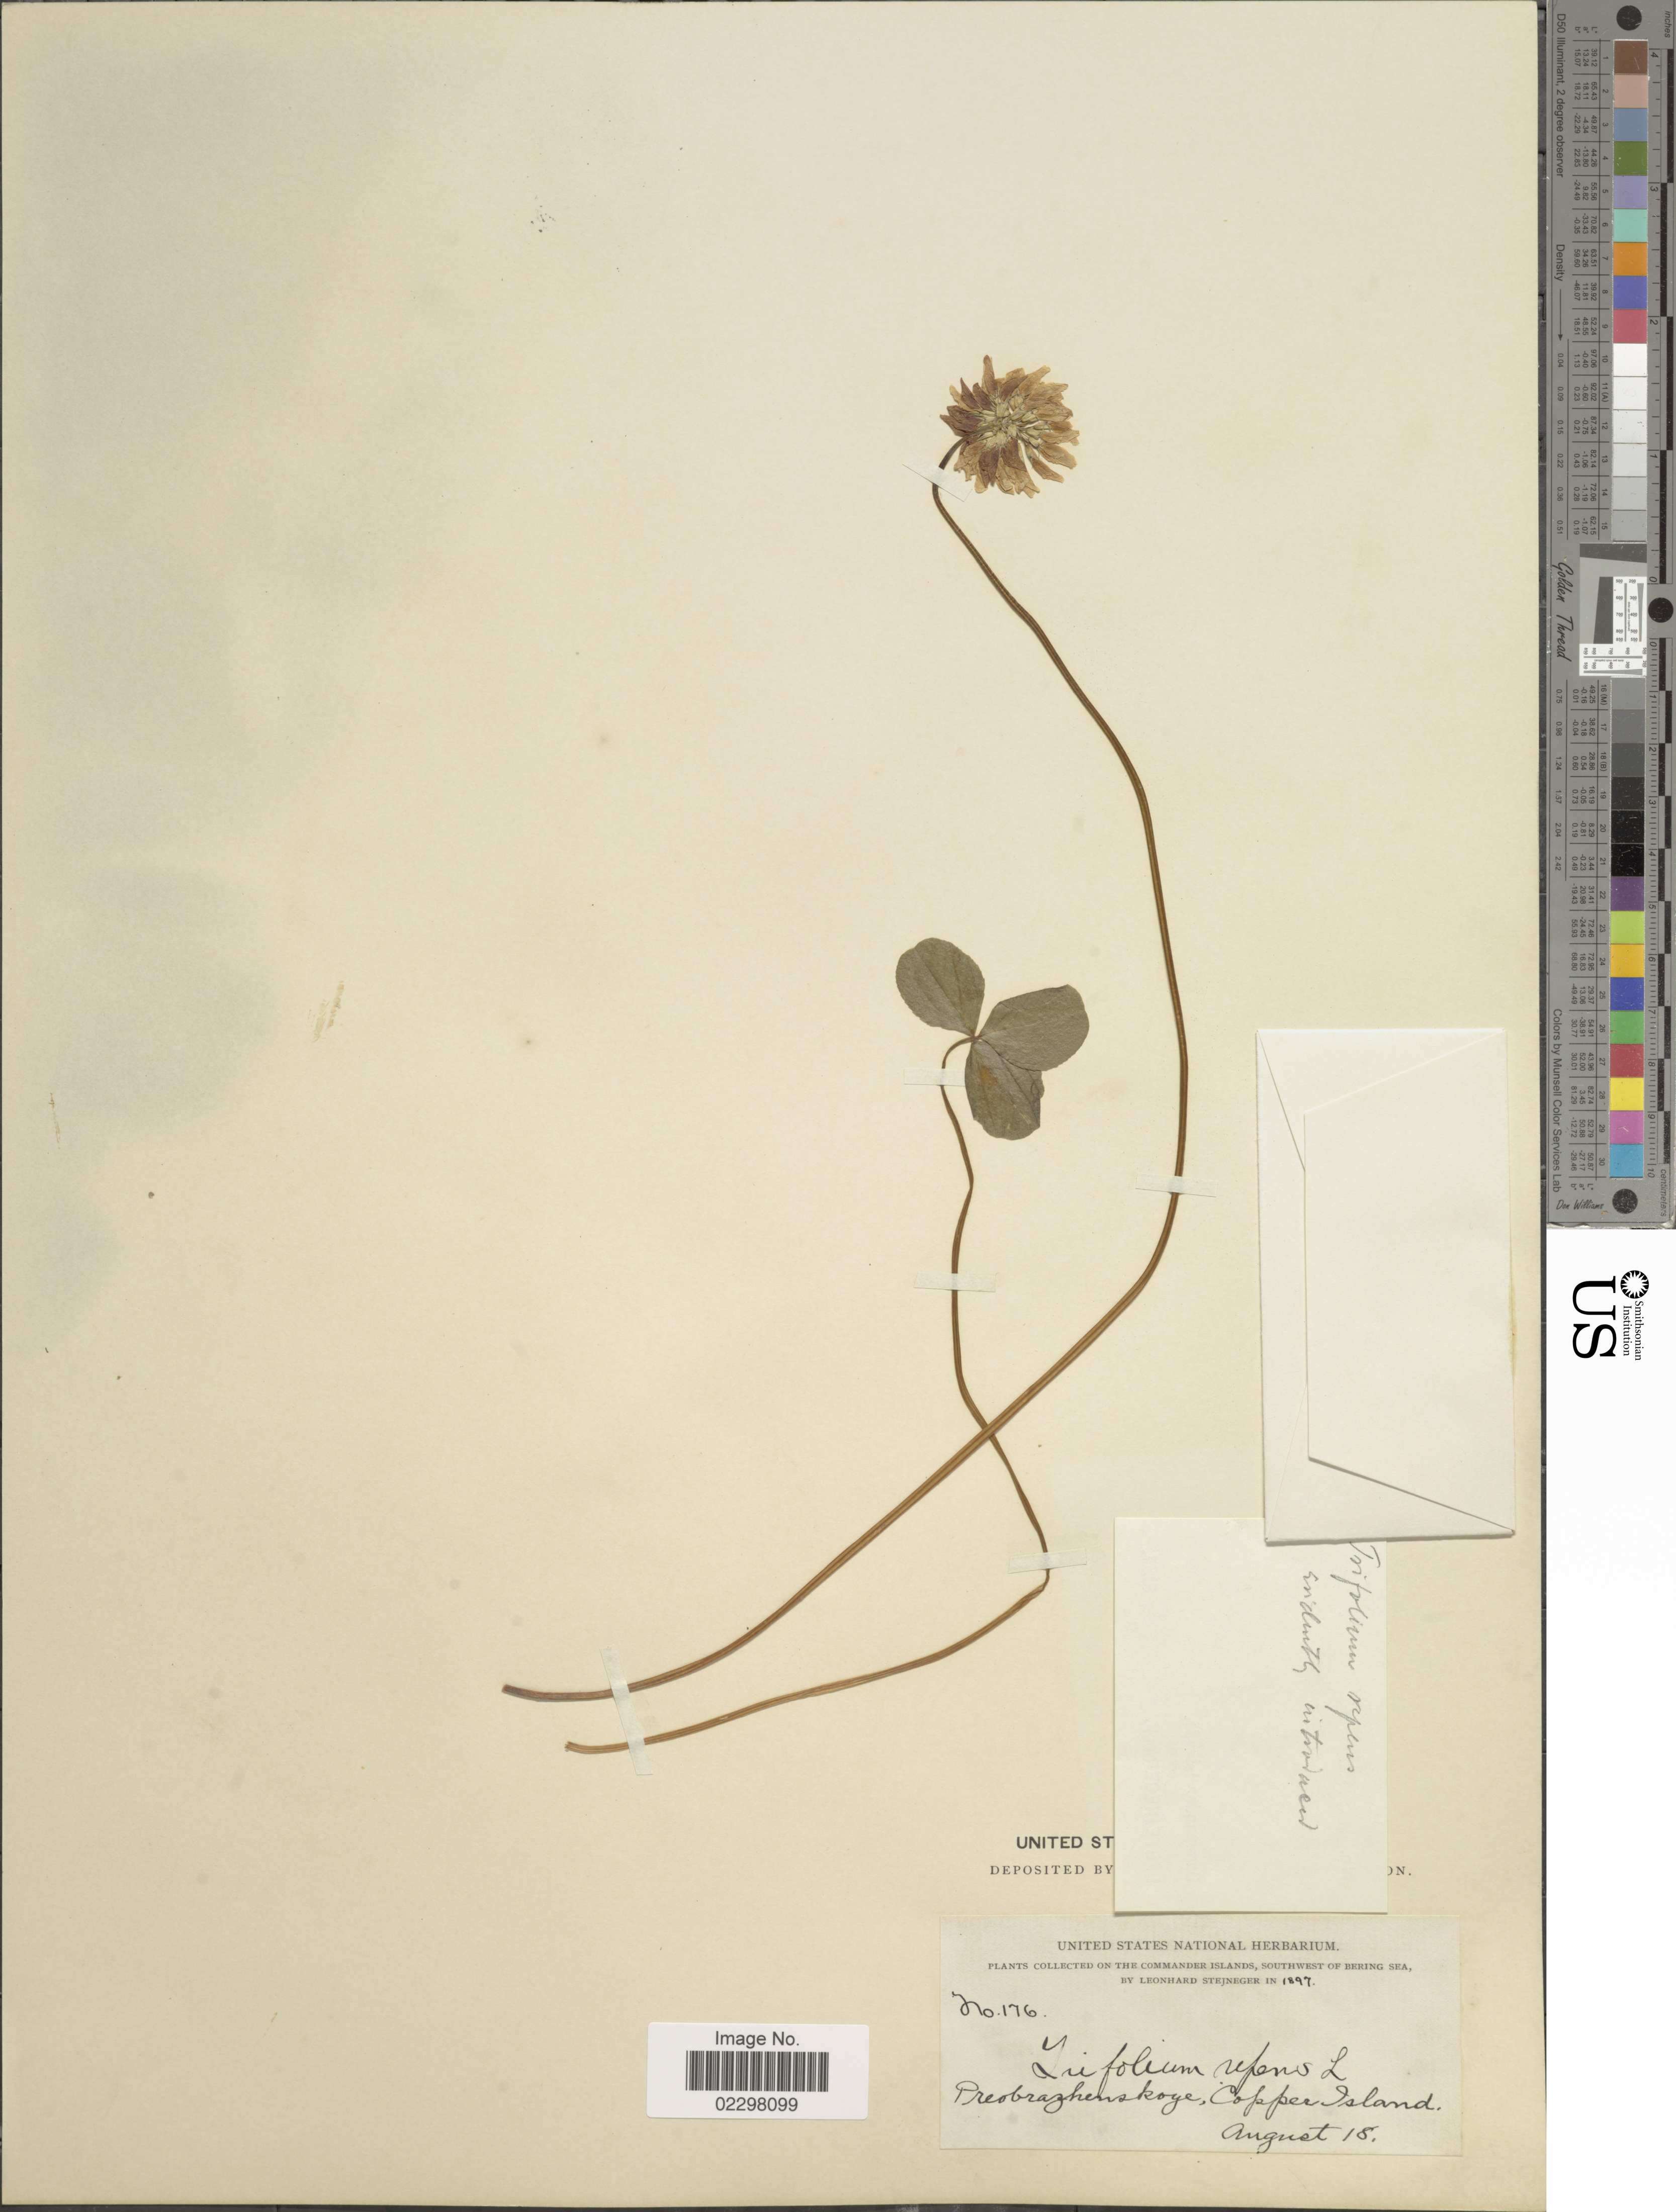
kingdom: Plantae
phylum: Tracheophyta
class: Magnoliopsida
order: Fabales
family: Fabaceae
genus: Trifolium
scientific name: Trifolium repens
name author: L.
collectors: L. Stejneger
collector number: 176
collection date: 1897-08-18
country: Russian Federation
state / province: Kamchatka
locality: On the Commander Islands, southwest of Bering Sea, Preobrazhenskoye, Copper Island.